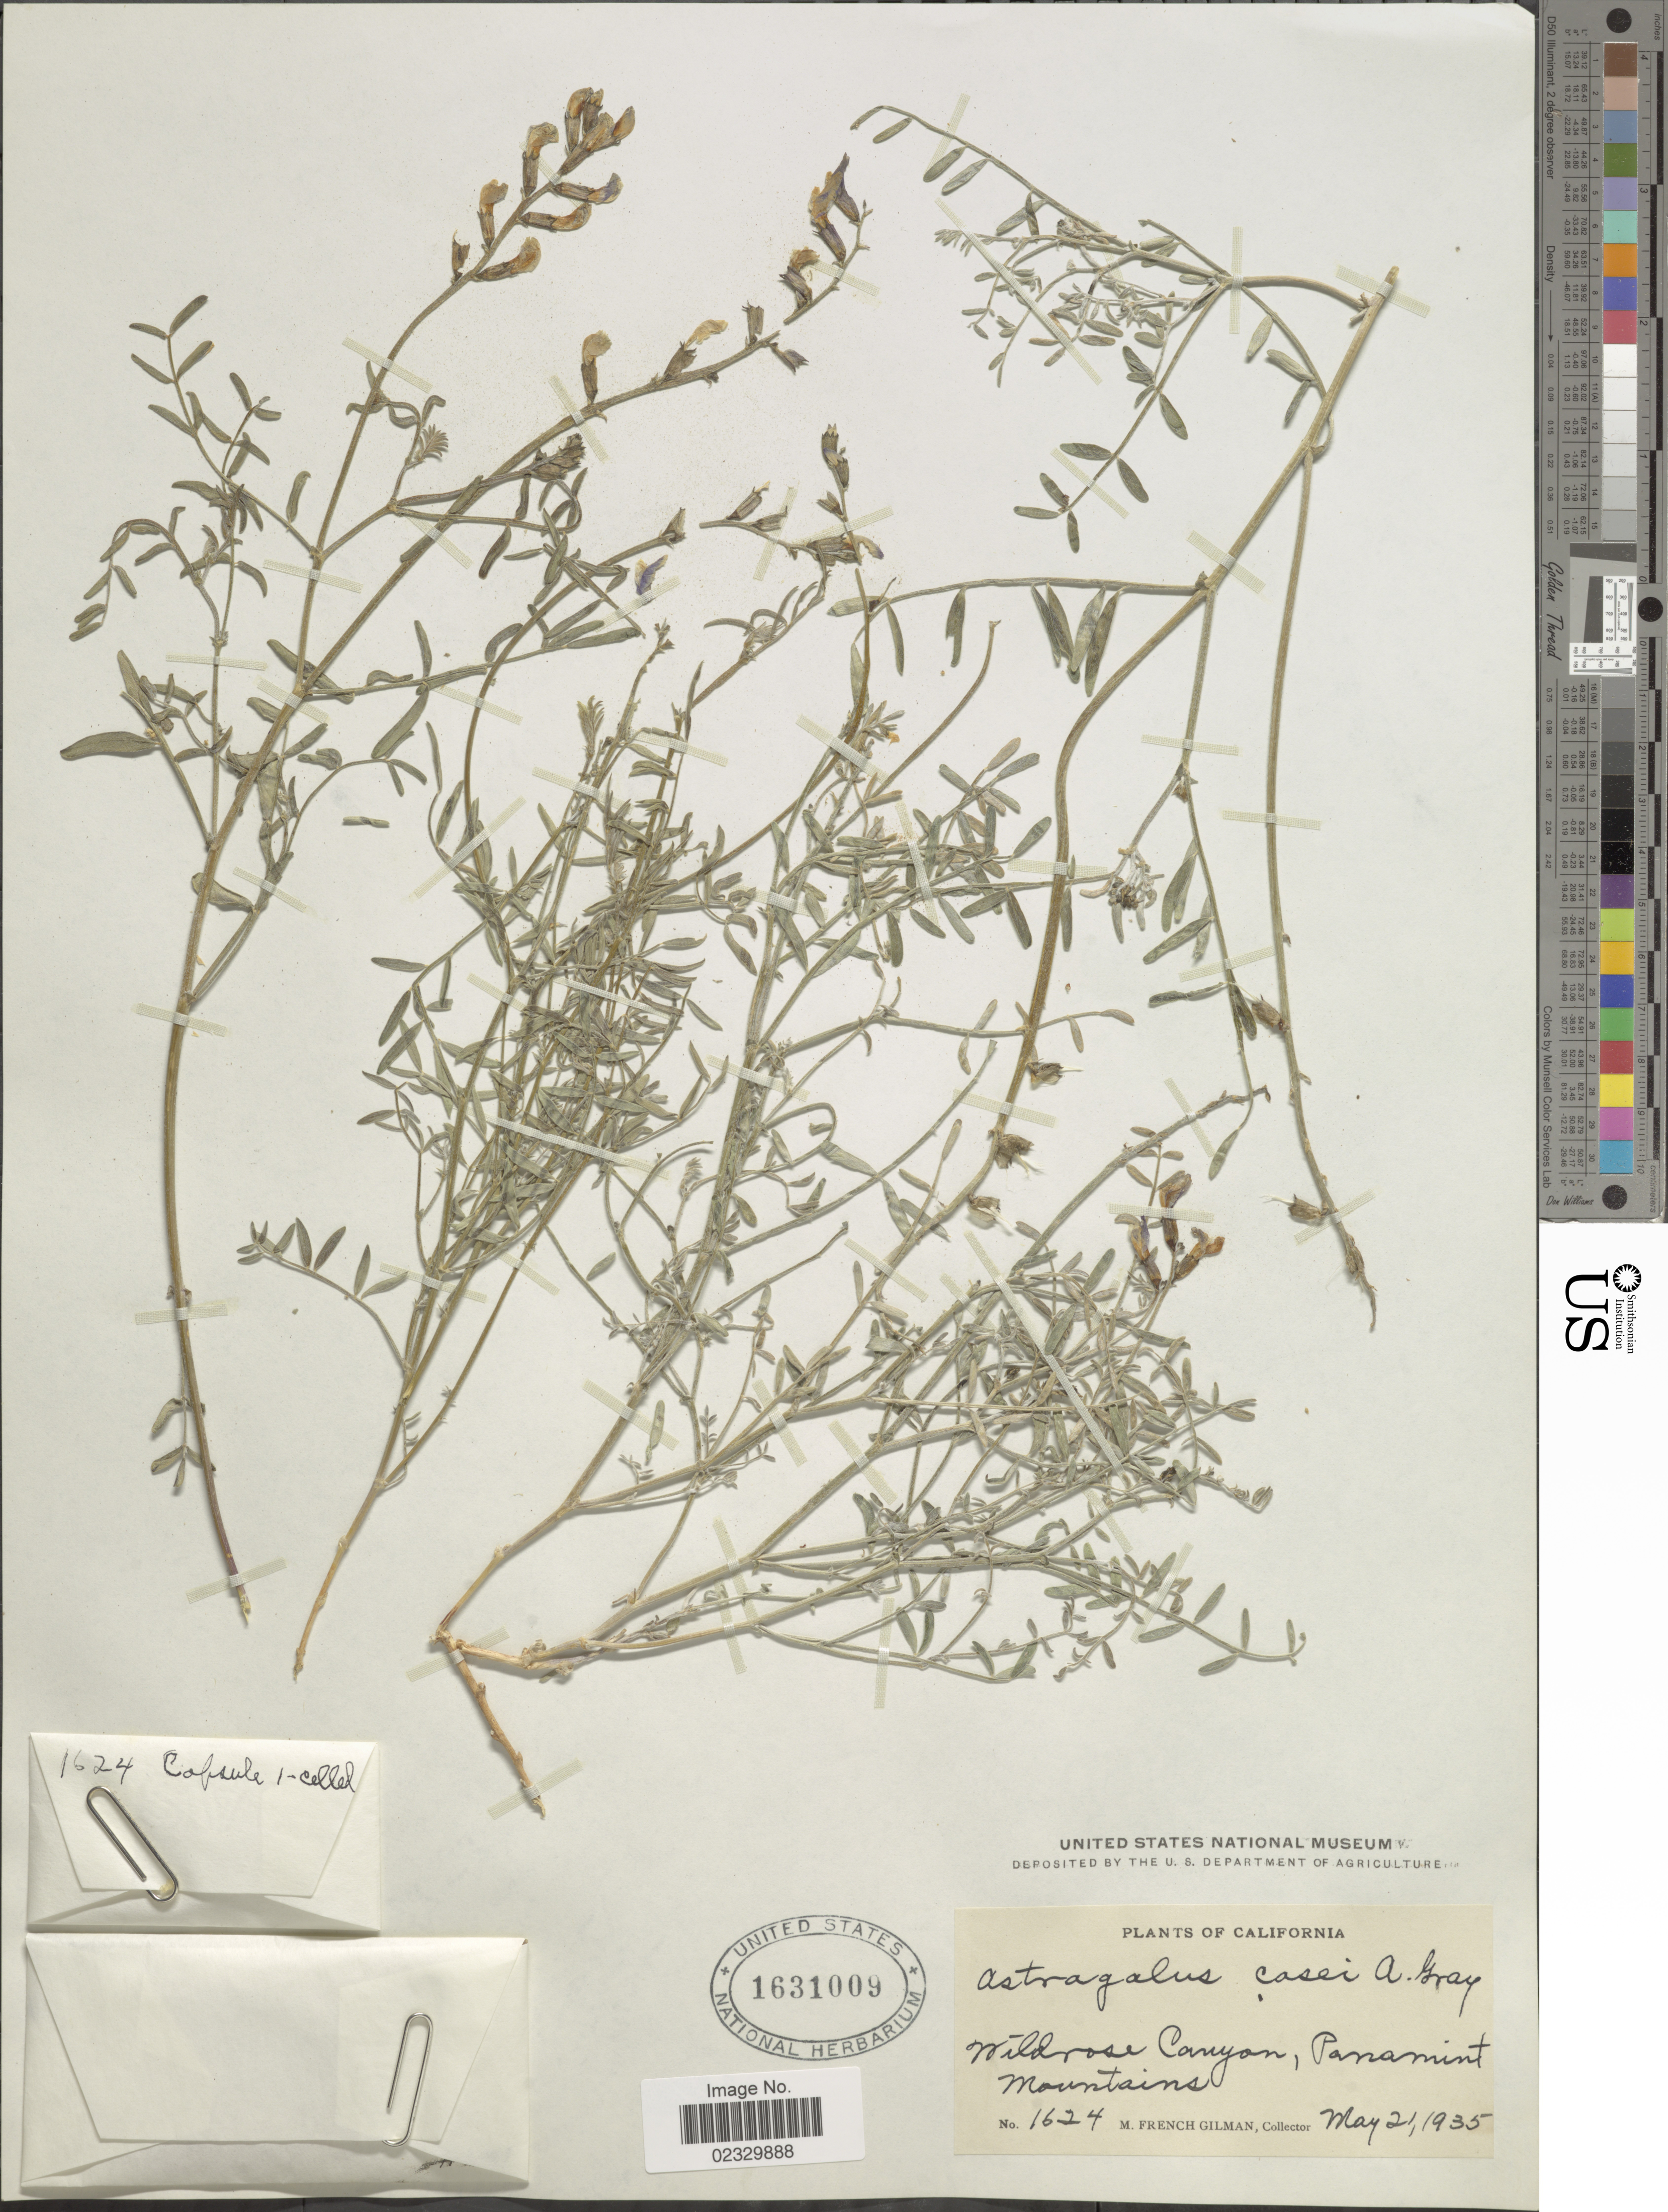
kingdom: Plantae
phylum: Tracheophyta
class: Magnoliopsida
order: Fabales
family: Fabaceae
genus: Astragalus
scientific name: Astragalus casei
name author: A. Gray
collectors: M. F. Gilman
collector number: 1624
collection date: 1935-05-21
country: United States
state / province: California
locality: Wildrose Canyon, Panamint Mountains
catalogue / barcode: US 1631009